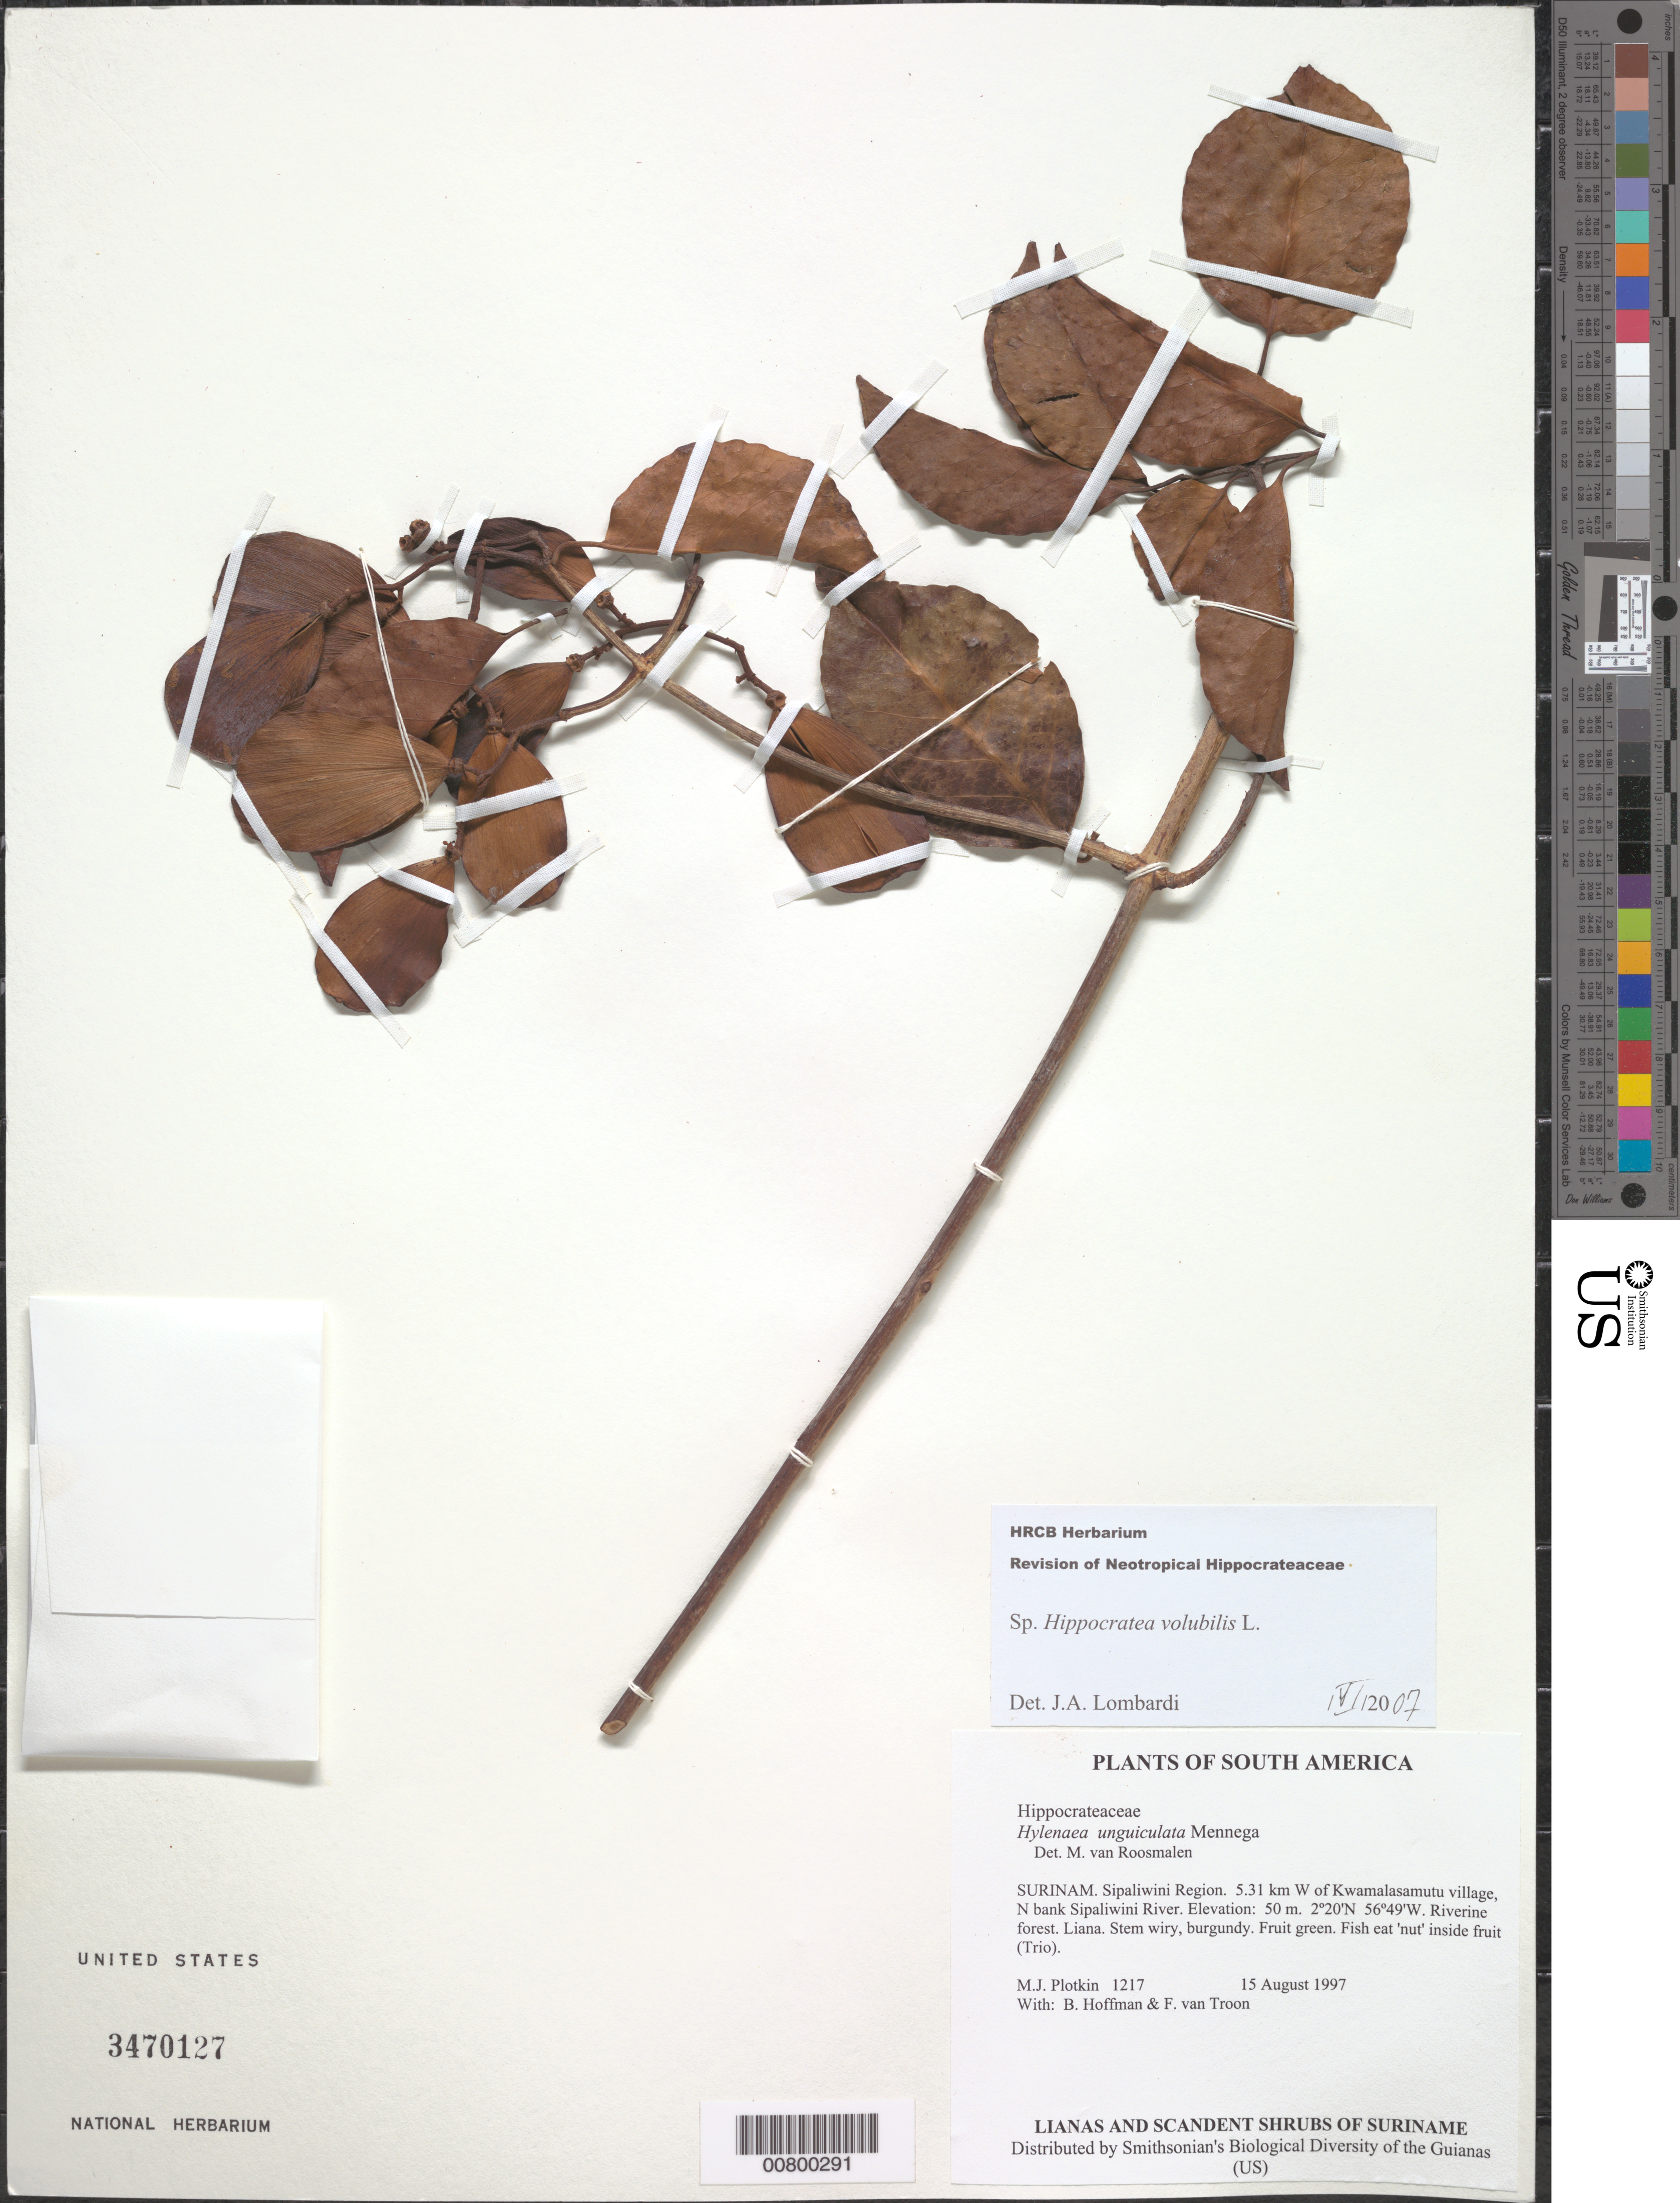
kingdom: Plantae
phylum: Tracheophyta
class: Magnoliopsida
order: Celastrales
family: Celastraceae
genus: Hippocratea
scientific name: Hippocratea volubilis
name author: L.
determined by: Lombardi, Julio A.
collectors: M. Plotkin, B. Hoffman & F. Troon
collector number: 1217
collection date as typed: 15-Aug-97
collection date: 1997-08-15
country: Suriname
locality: Sipaliwini Region, 5.31 km W of Kwamalasamutu village, N bank Sipaliwini R.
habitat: Riverine forest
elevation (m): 50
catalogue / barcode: US 3470127